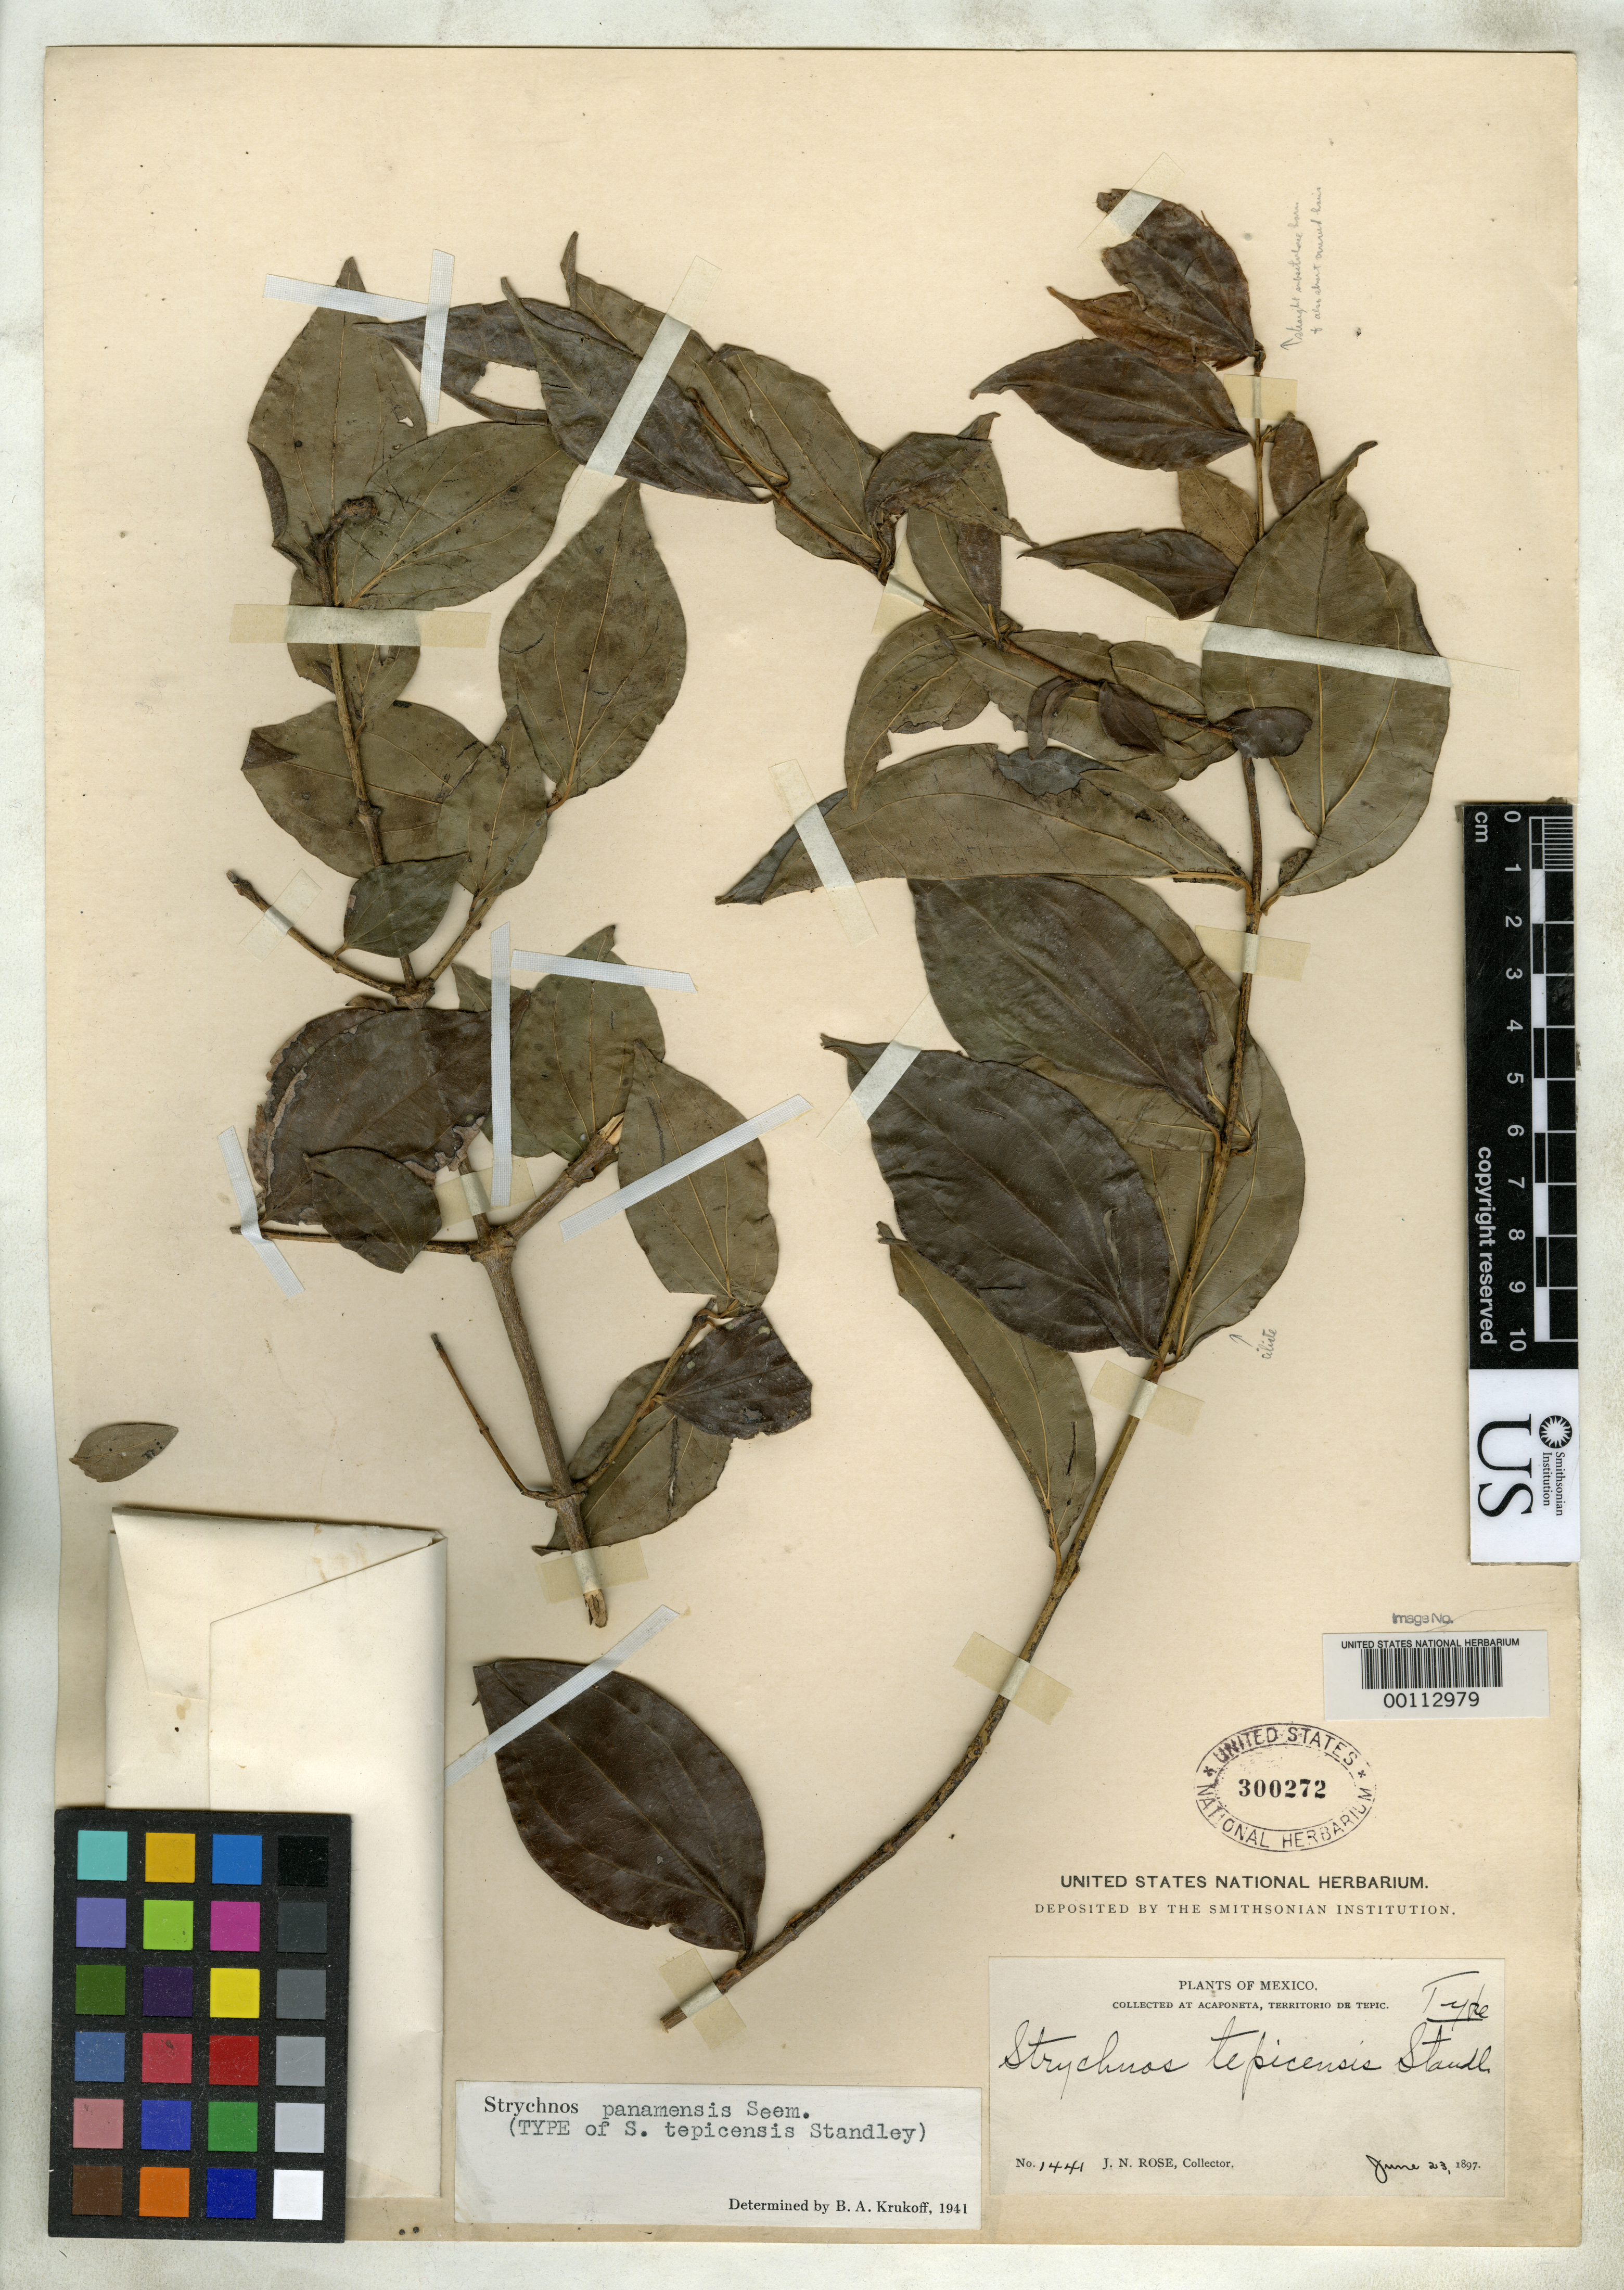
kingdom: Plantae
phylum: Tracheophyta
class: Magnoliopsida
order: Gentianales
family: Loganiaceae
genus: Strychnos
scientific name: Strychnos tepicensis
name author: Standl.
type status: Holotype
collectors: J. N. Rose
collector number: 1441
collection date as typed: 23 Jun 1897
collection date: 1897-06-23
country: Mexico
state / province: Nayarit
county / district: Tepic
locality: Acaponeta.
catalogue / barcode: US 300272